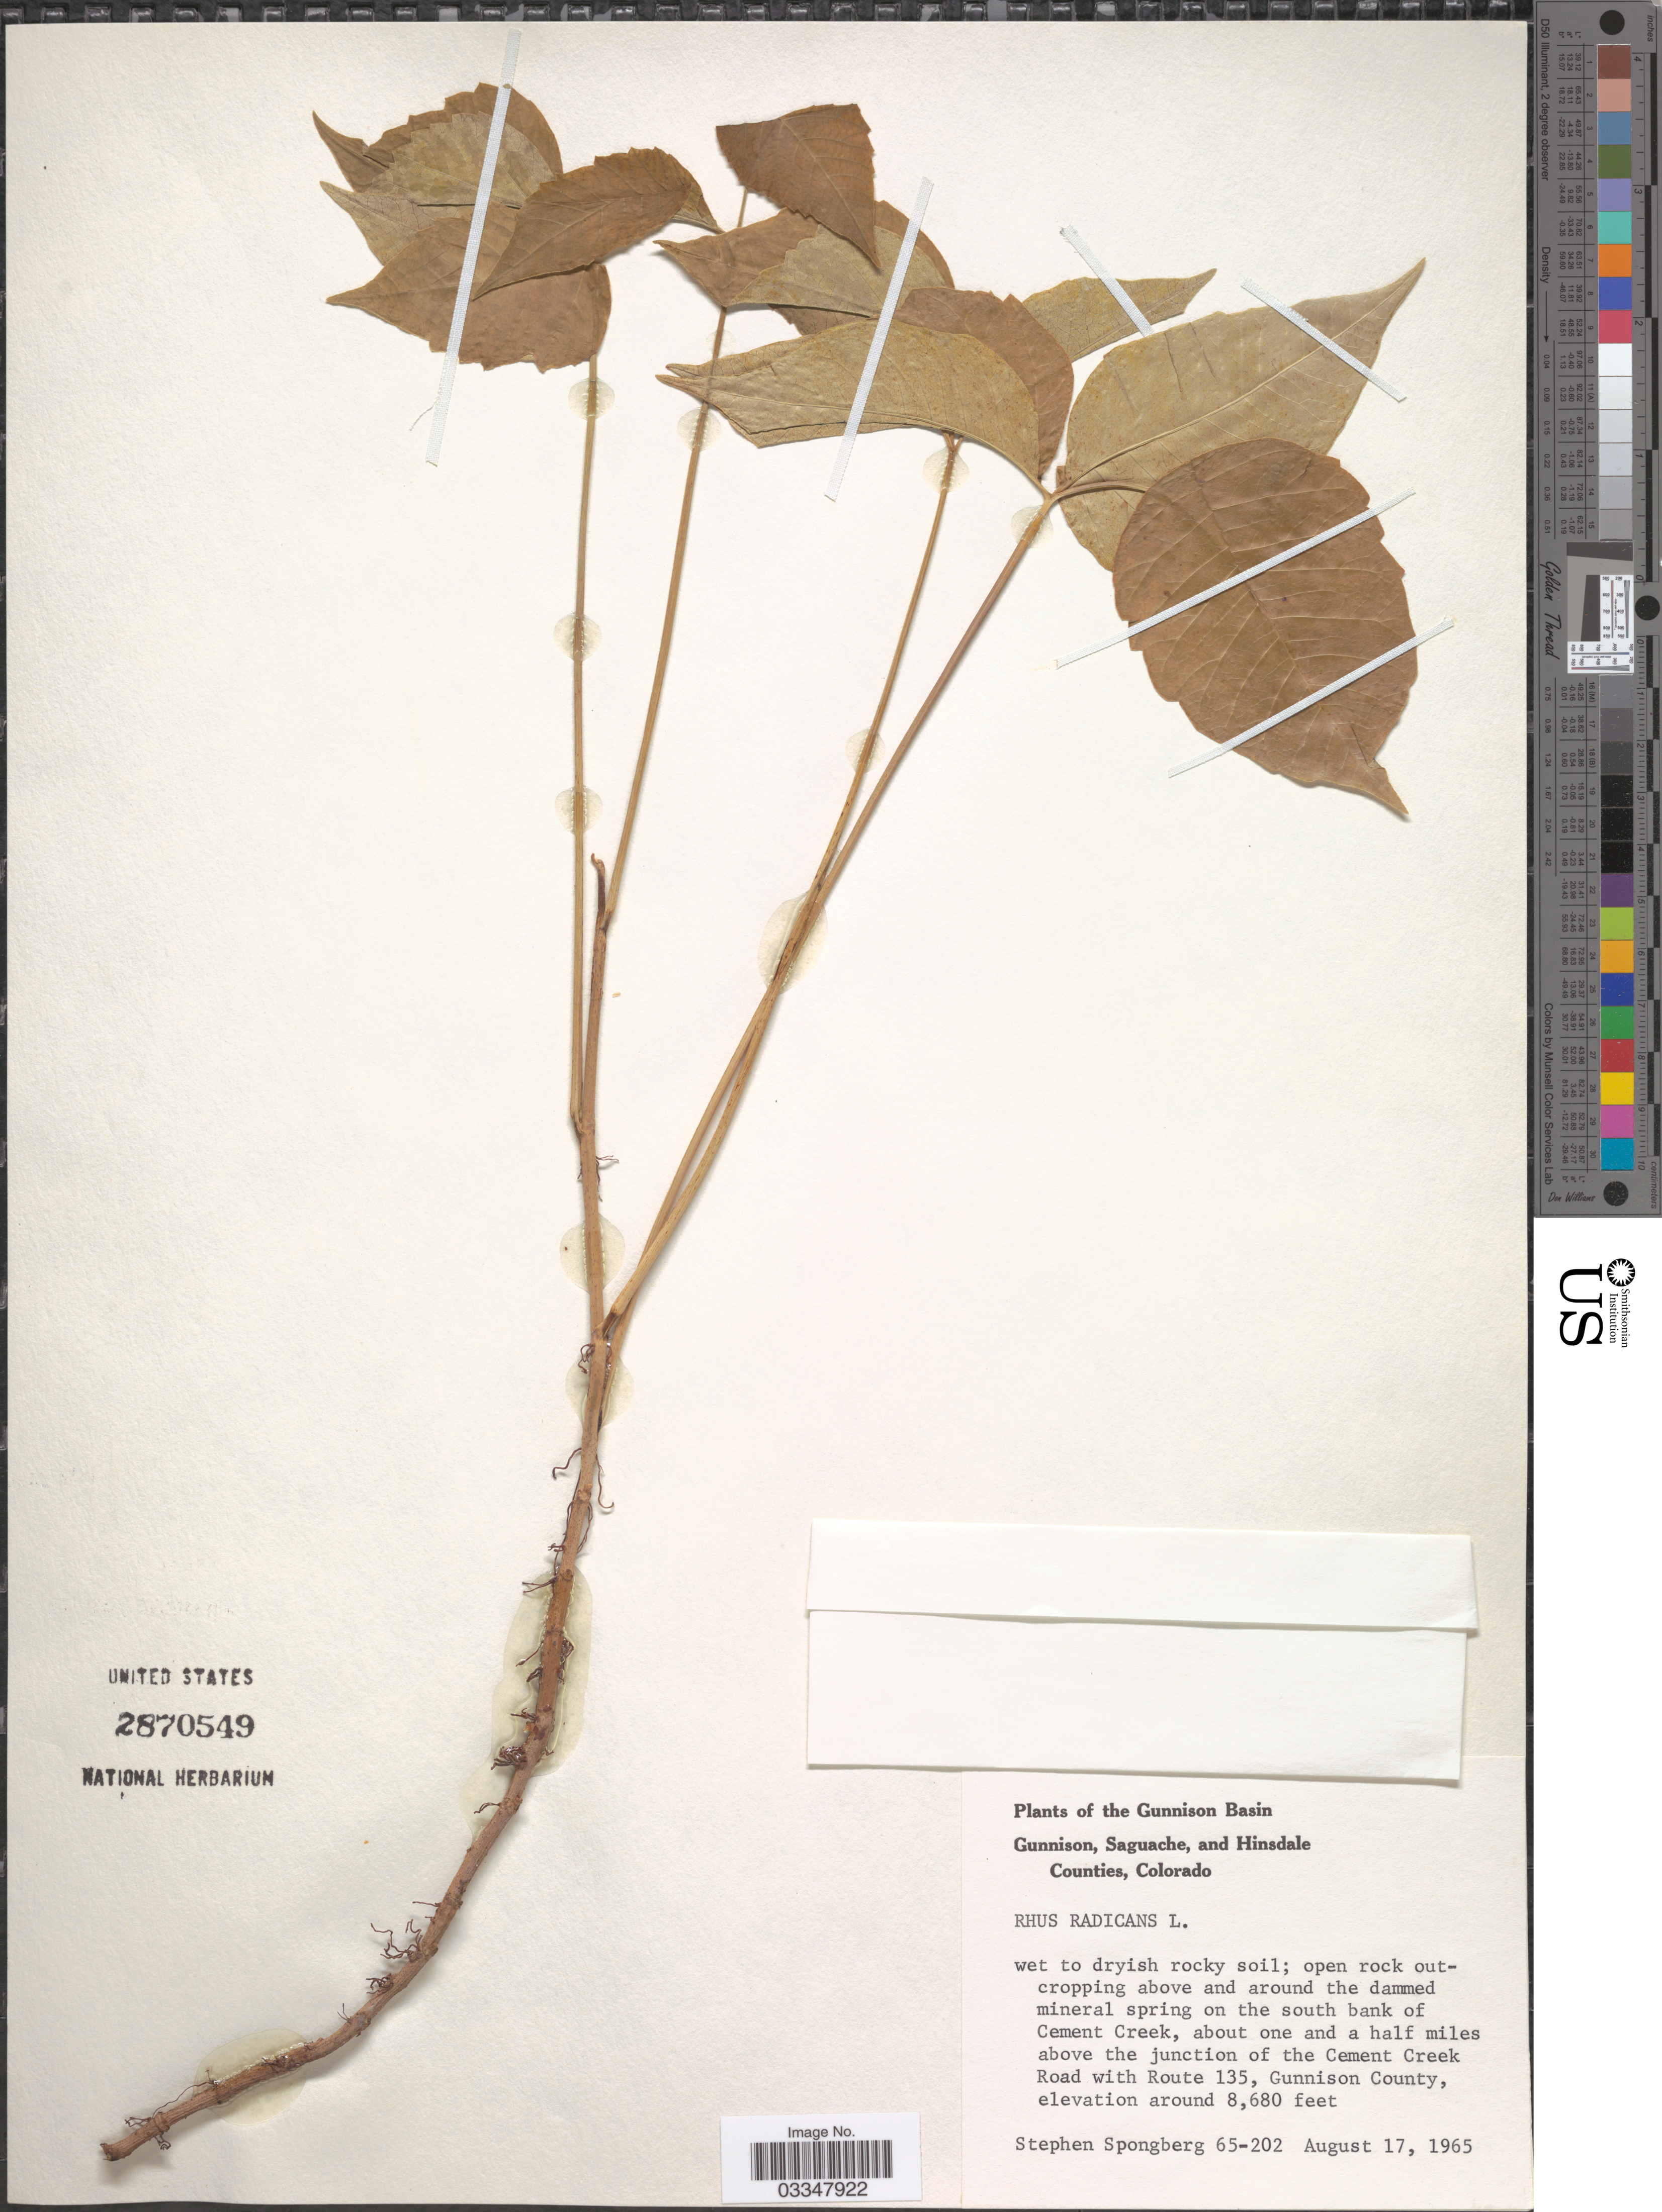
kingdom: Plantae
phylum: Tracheophyta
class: Magnoliopsida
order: Sapindales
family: Anacardiaceae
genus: Toxicodendron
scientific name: Toxicodendron radicans subsp. radicans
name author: (L.) Kuntze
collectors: S. A.Spongberg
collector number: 65-202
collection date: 1965-08-17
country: United States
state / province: Colorado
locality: The Gunnison Basin. Open rock outcropping above and around the dammed mineral spring on the south bank of Cement Creek, about one and a half miles above the junction of the Cement Creek Road with Route 135, Gunnison County.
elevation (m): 2646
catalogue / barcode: US 2870549